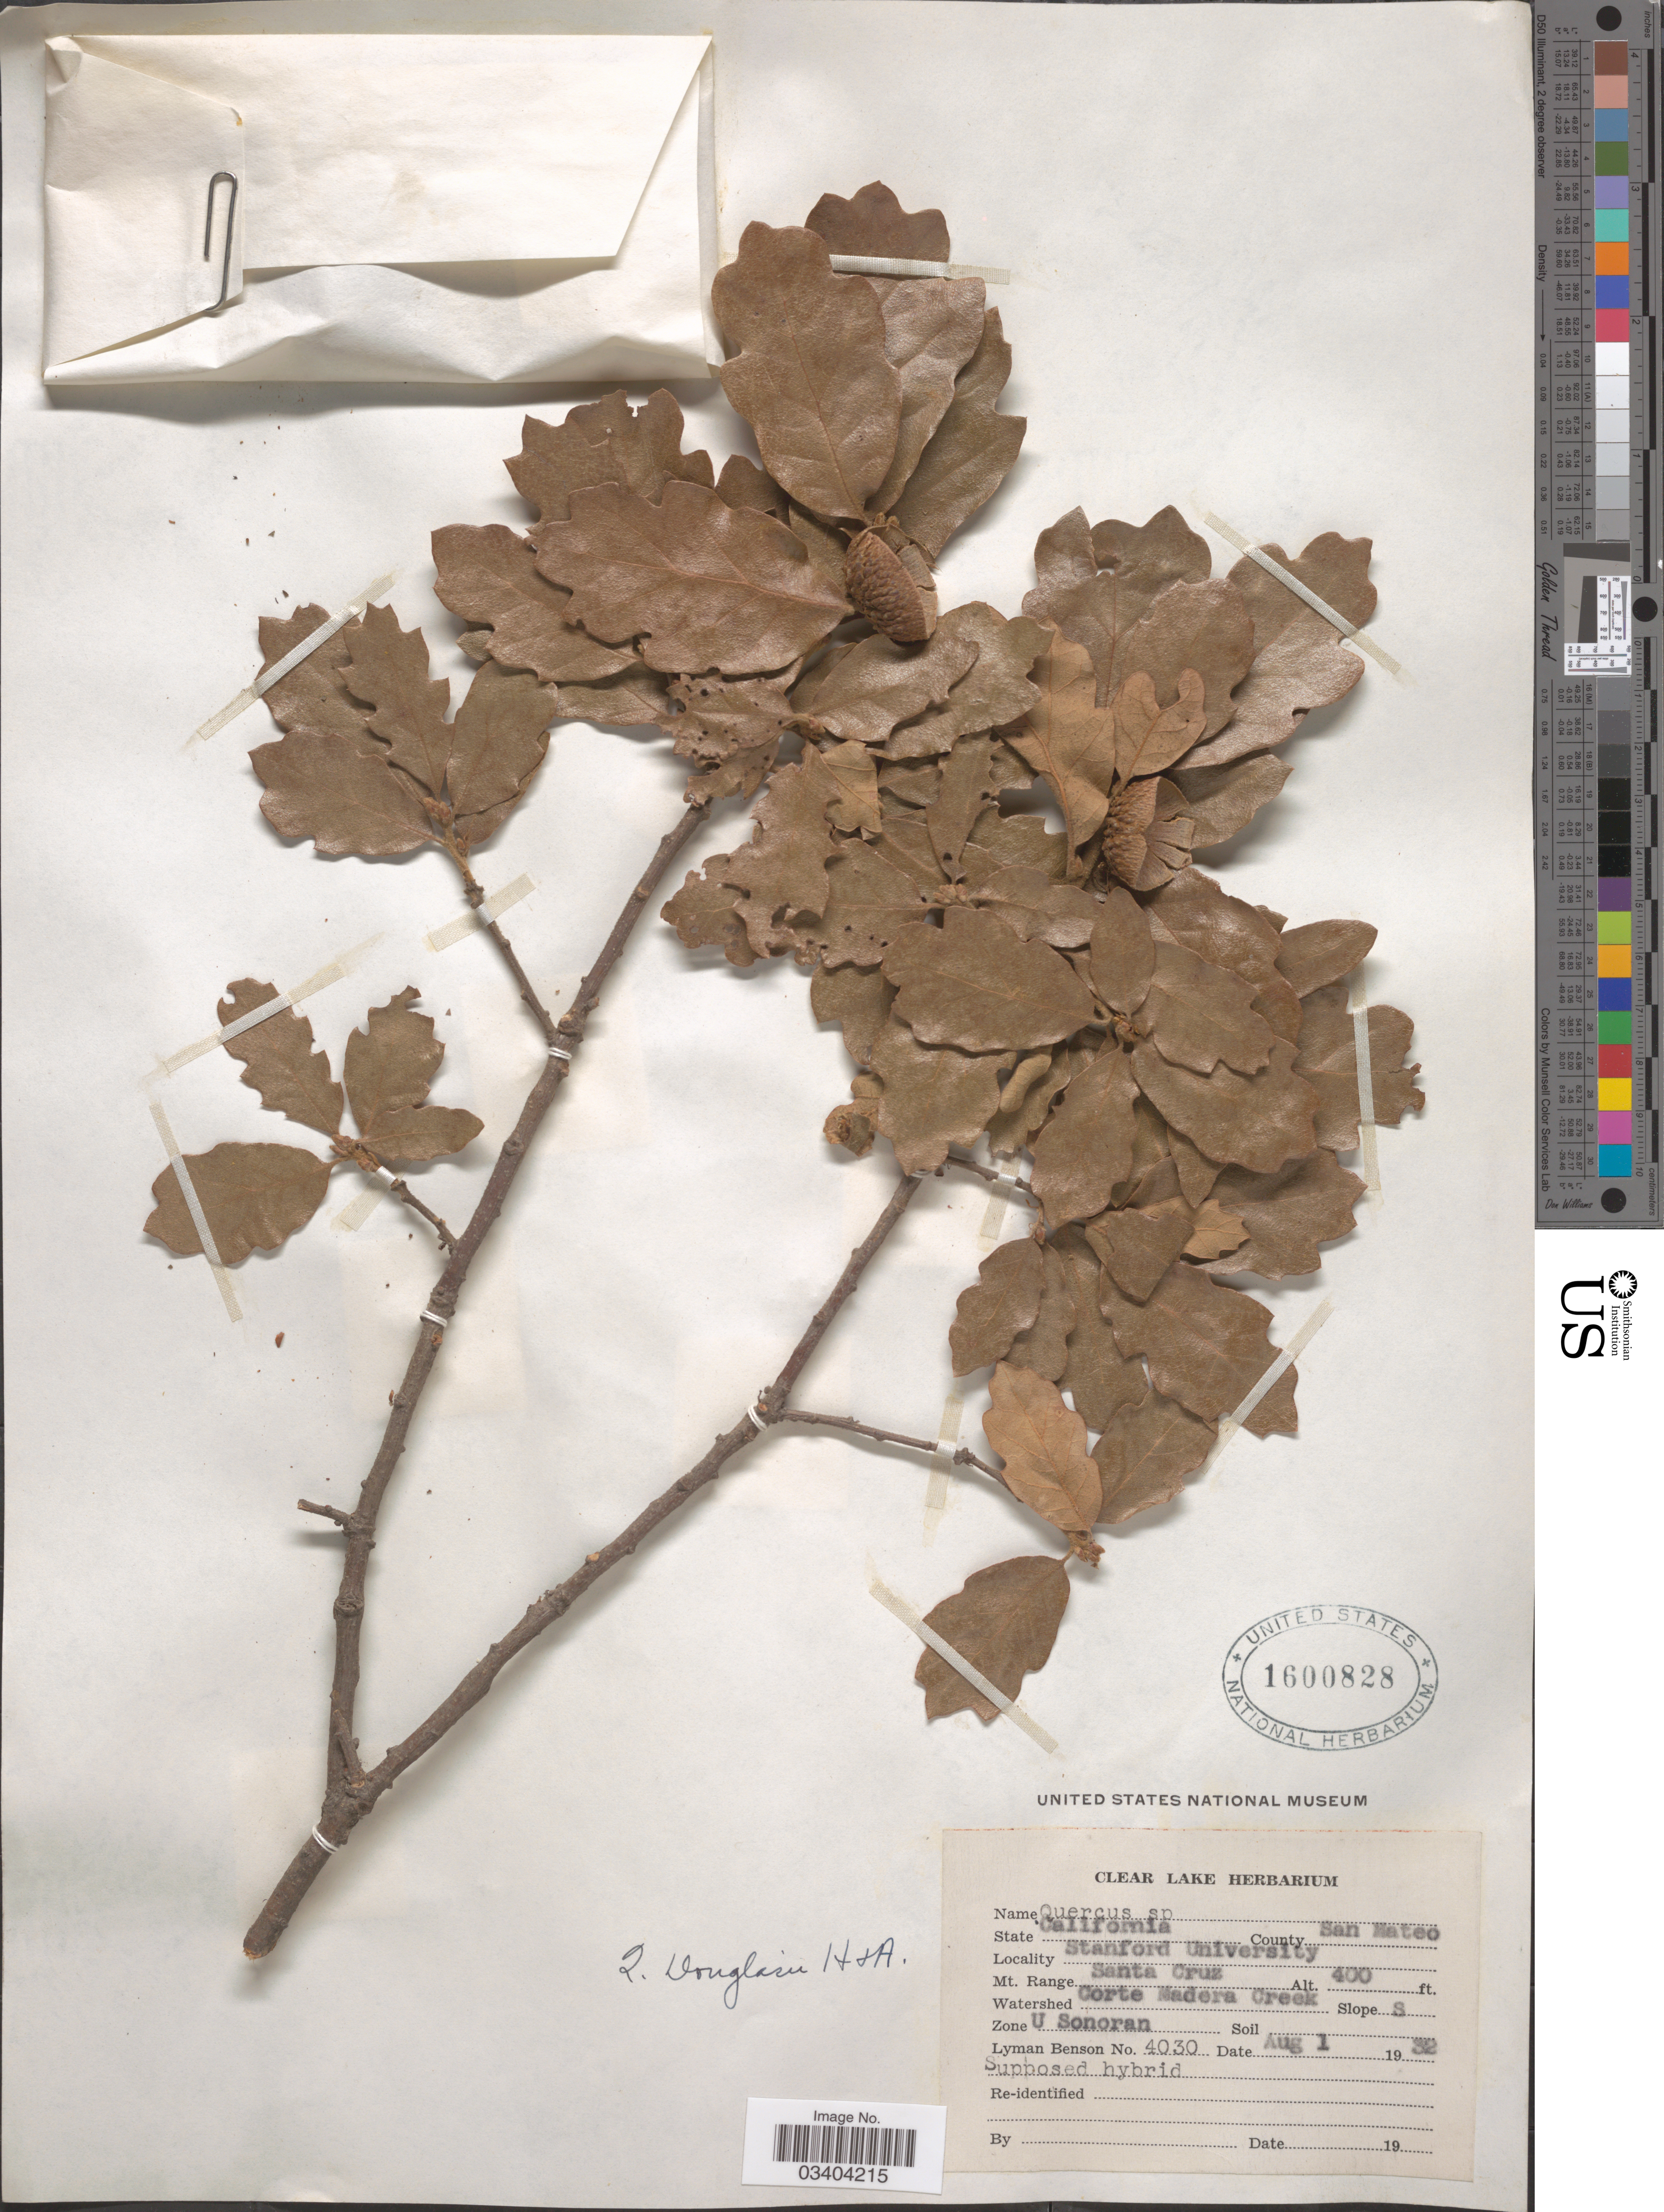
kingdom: Plantae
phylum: Tracheophyta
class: Magnoliopsida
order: Fagales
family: Fagaceae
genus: Quercus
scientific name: Quercus douglasii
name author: Hook. & Arn.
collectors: L. D. Benson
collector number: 4030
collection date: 1932-08-01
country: United States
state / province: California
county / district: San Mateo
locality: County San Mateo. Stanford University. Mt. Range Santa Cruz. Watershed Corte Madera Creek. Slope S. Zone U Sonoran.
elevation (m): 122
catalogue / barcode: US 1600828